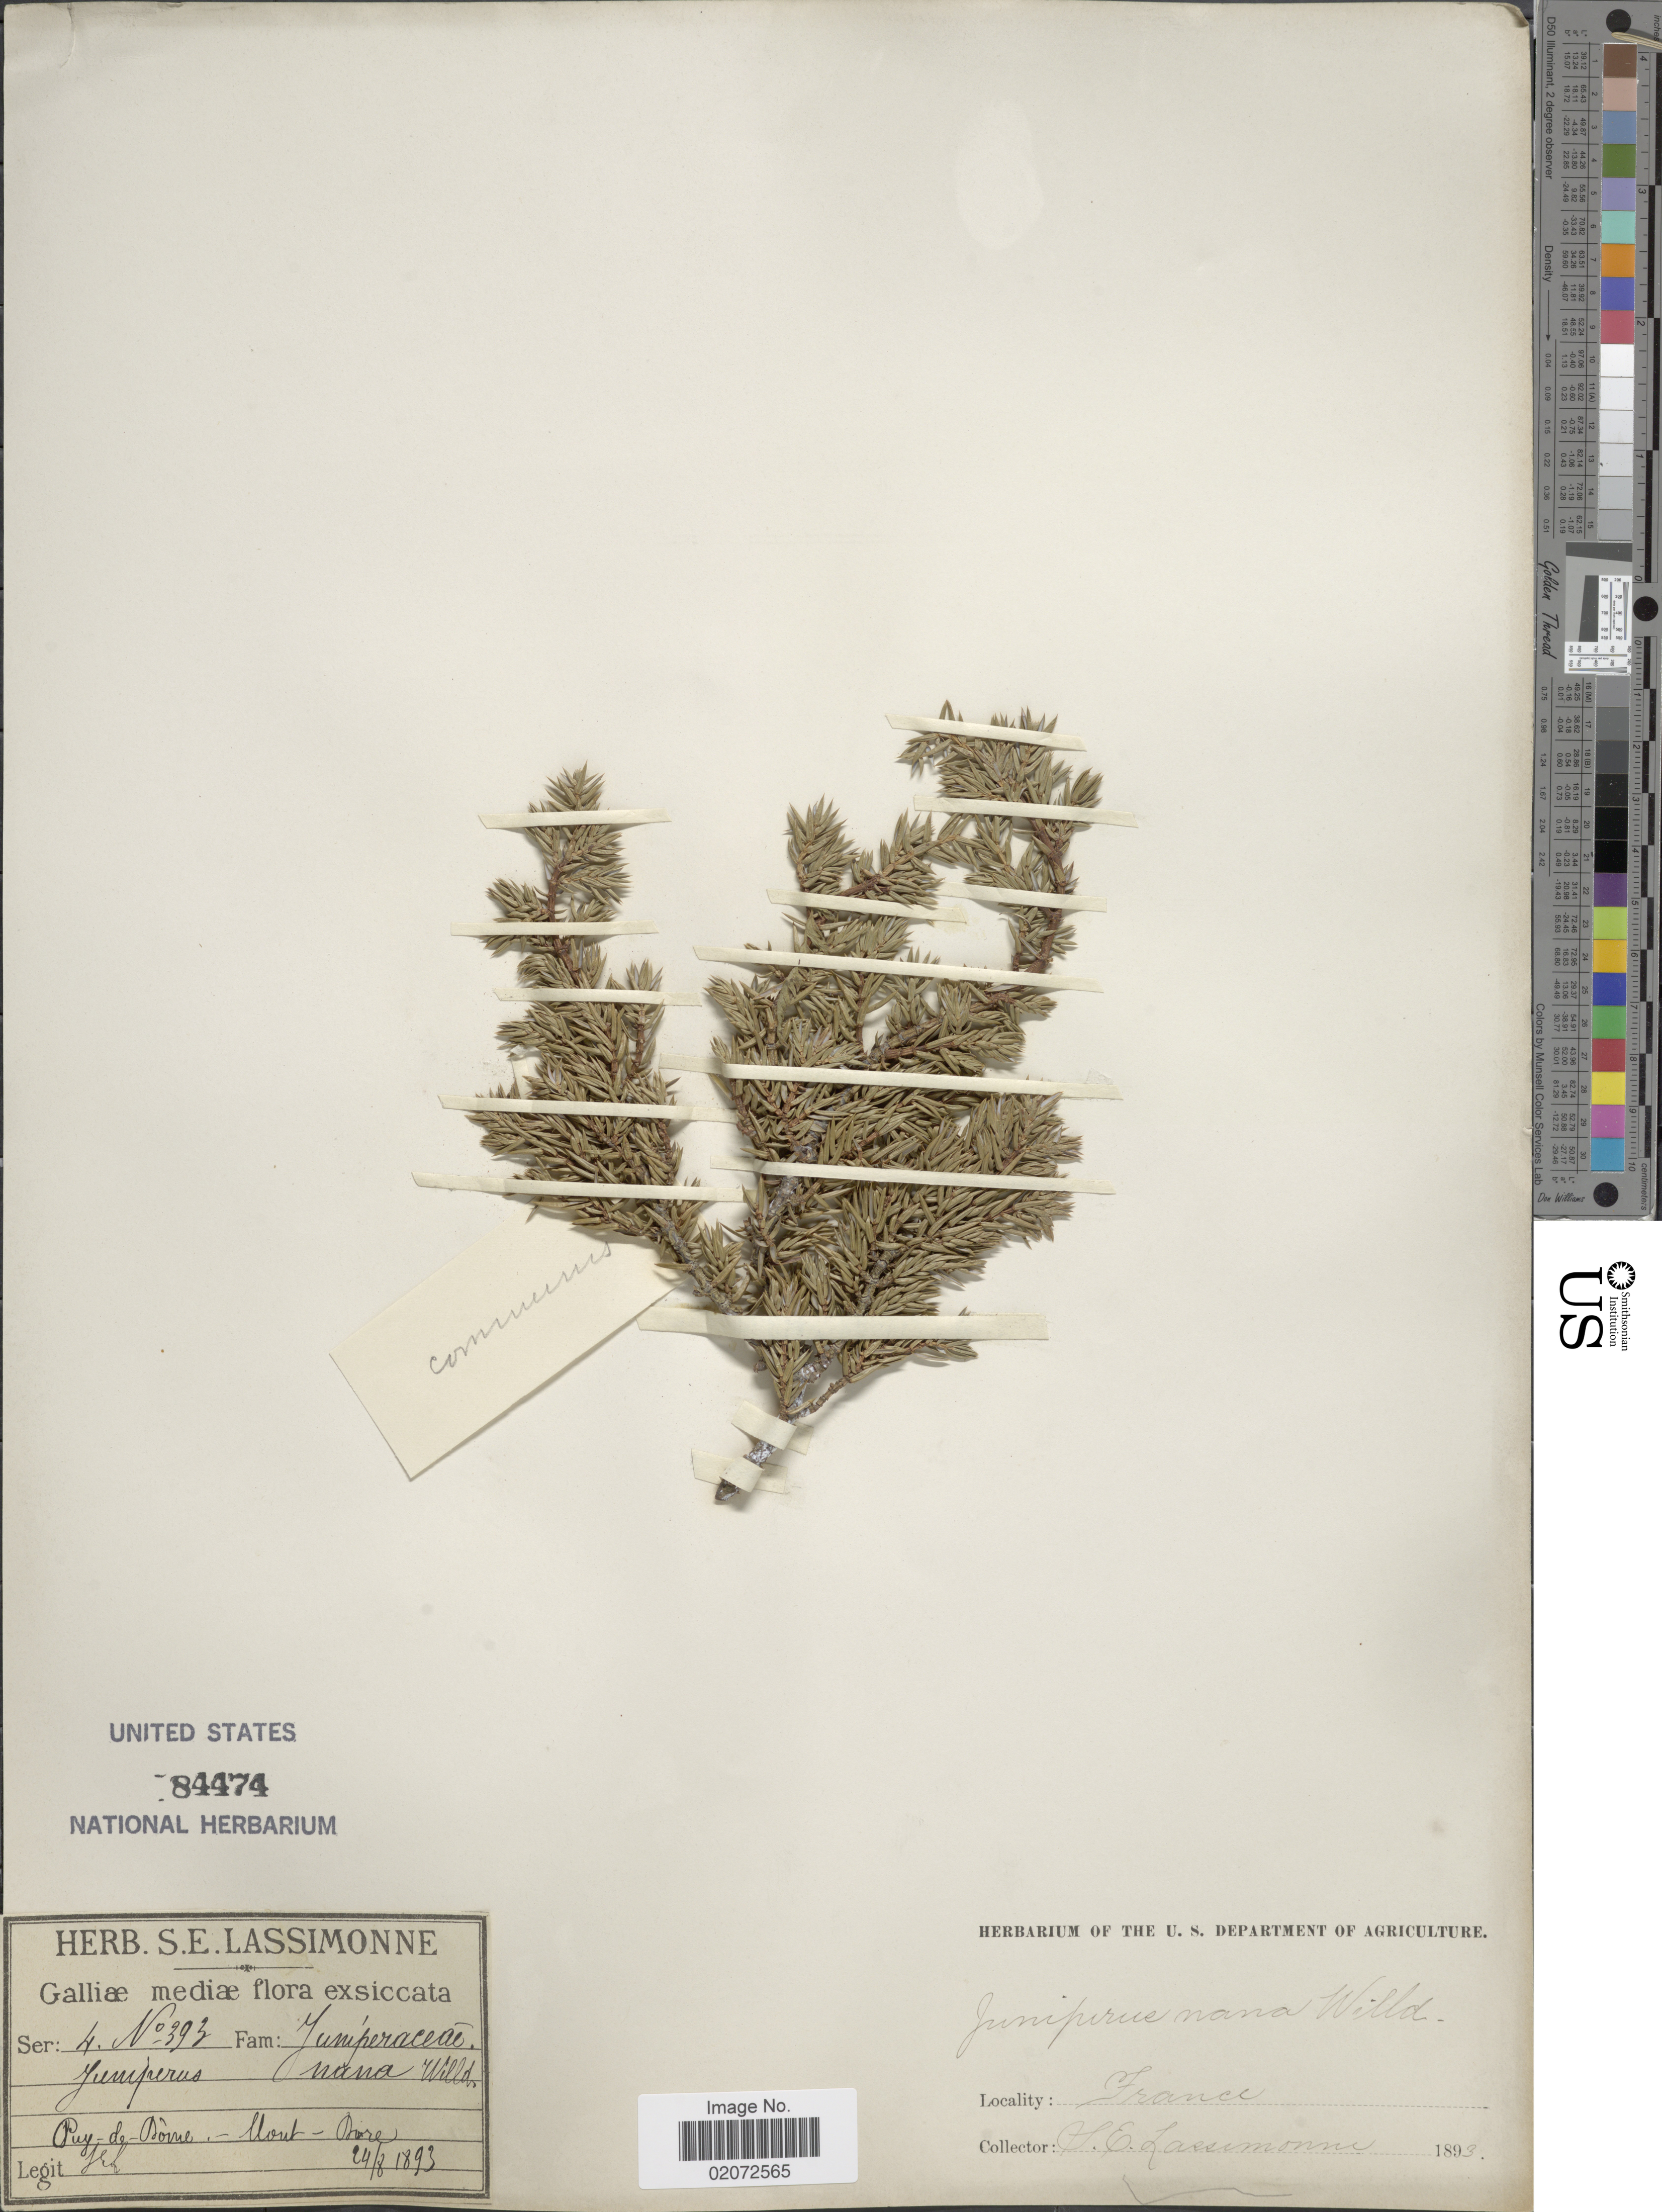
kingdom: Plantae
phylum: Tracheophyta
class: Pinopsida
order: Pinales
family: Cupressaceae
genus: Juniperus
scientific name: Juniperus communis subsp. nana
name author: (Willd.) Syme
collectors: S. Lassimonne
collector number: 393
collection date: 1893-08-24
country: France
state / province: Auvergne-Rhône-Alpes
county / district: Puy-de-Dôme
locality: Galliæ [France]. Puy-de-Dôme - Mont-Dore.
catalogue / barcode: US 84474